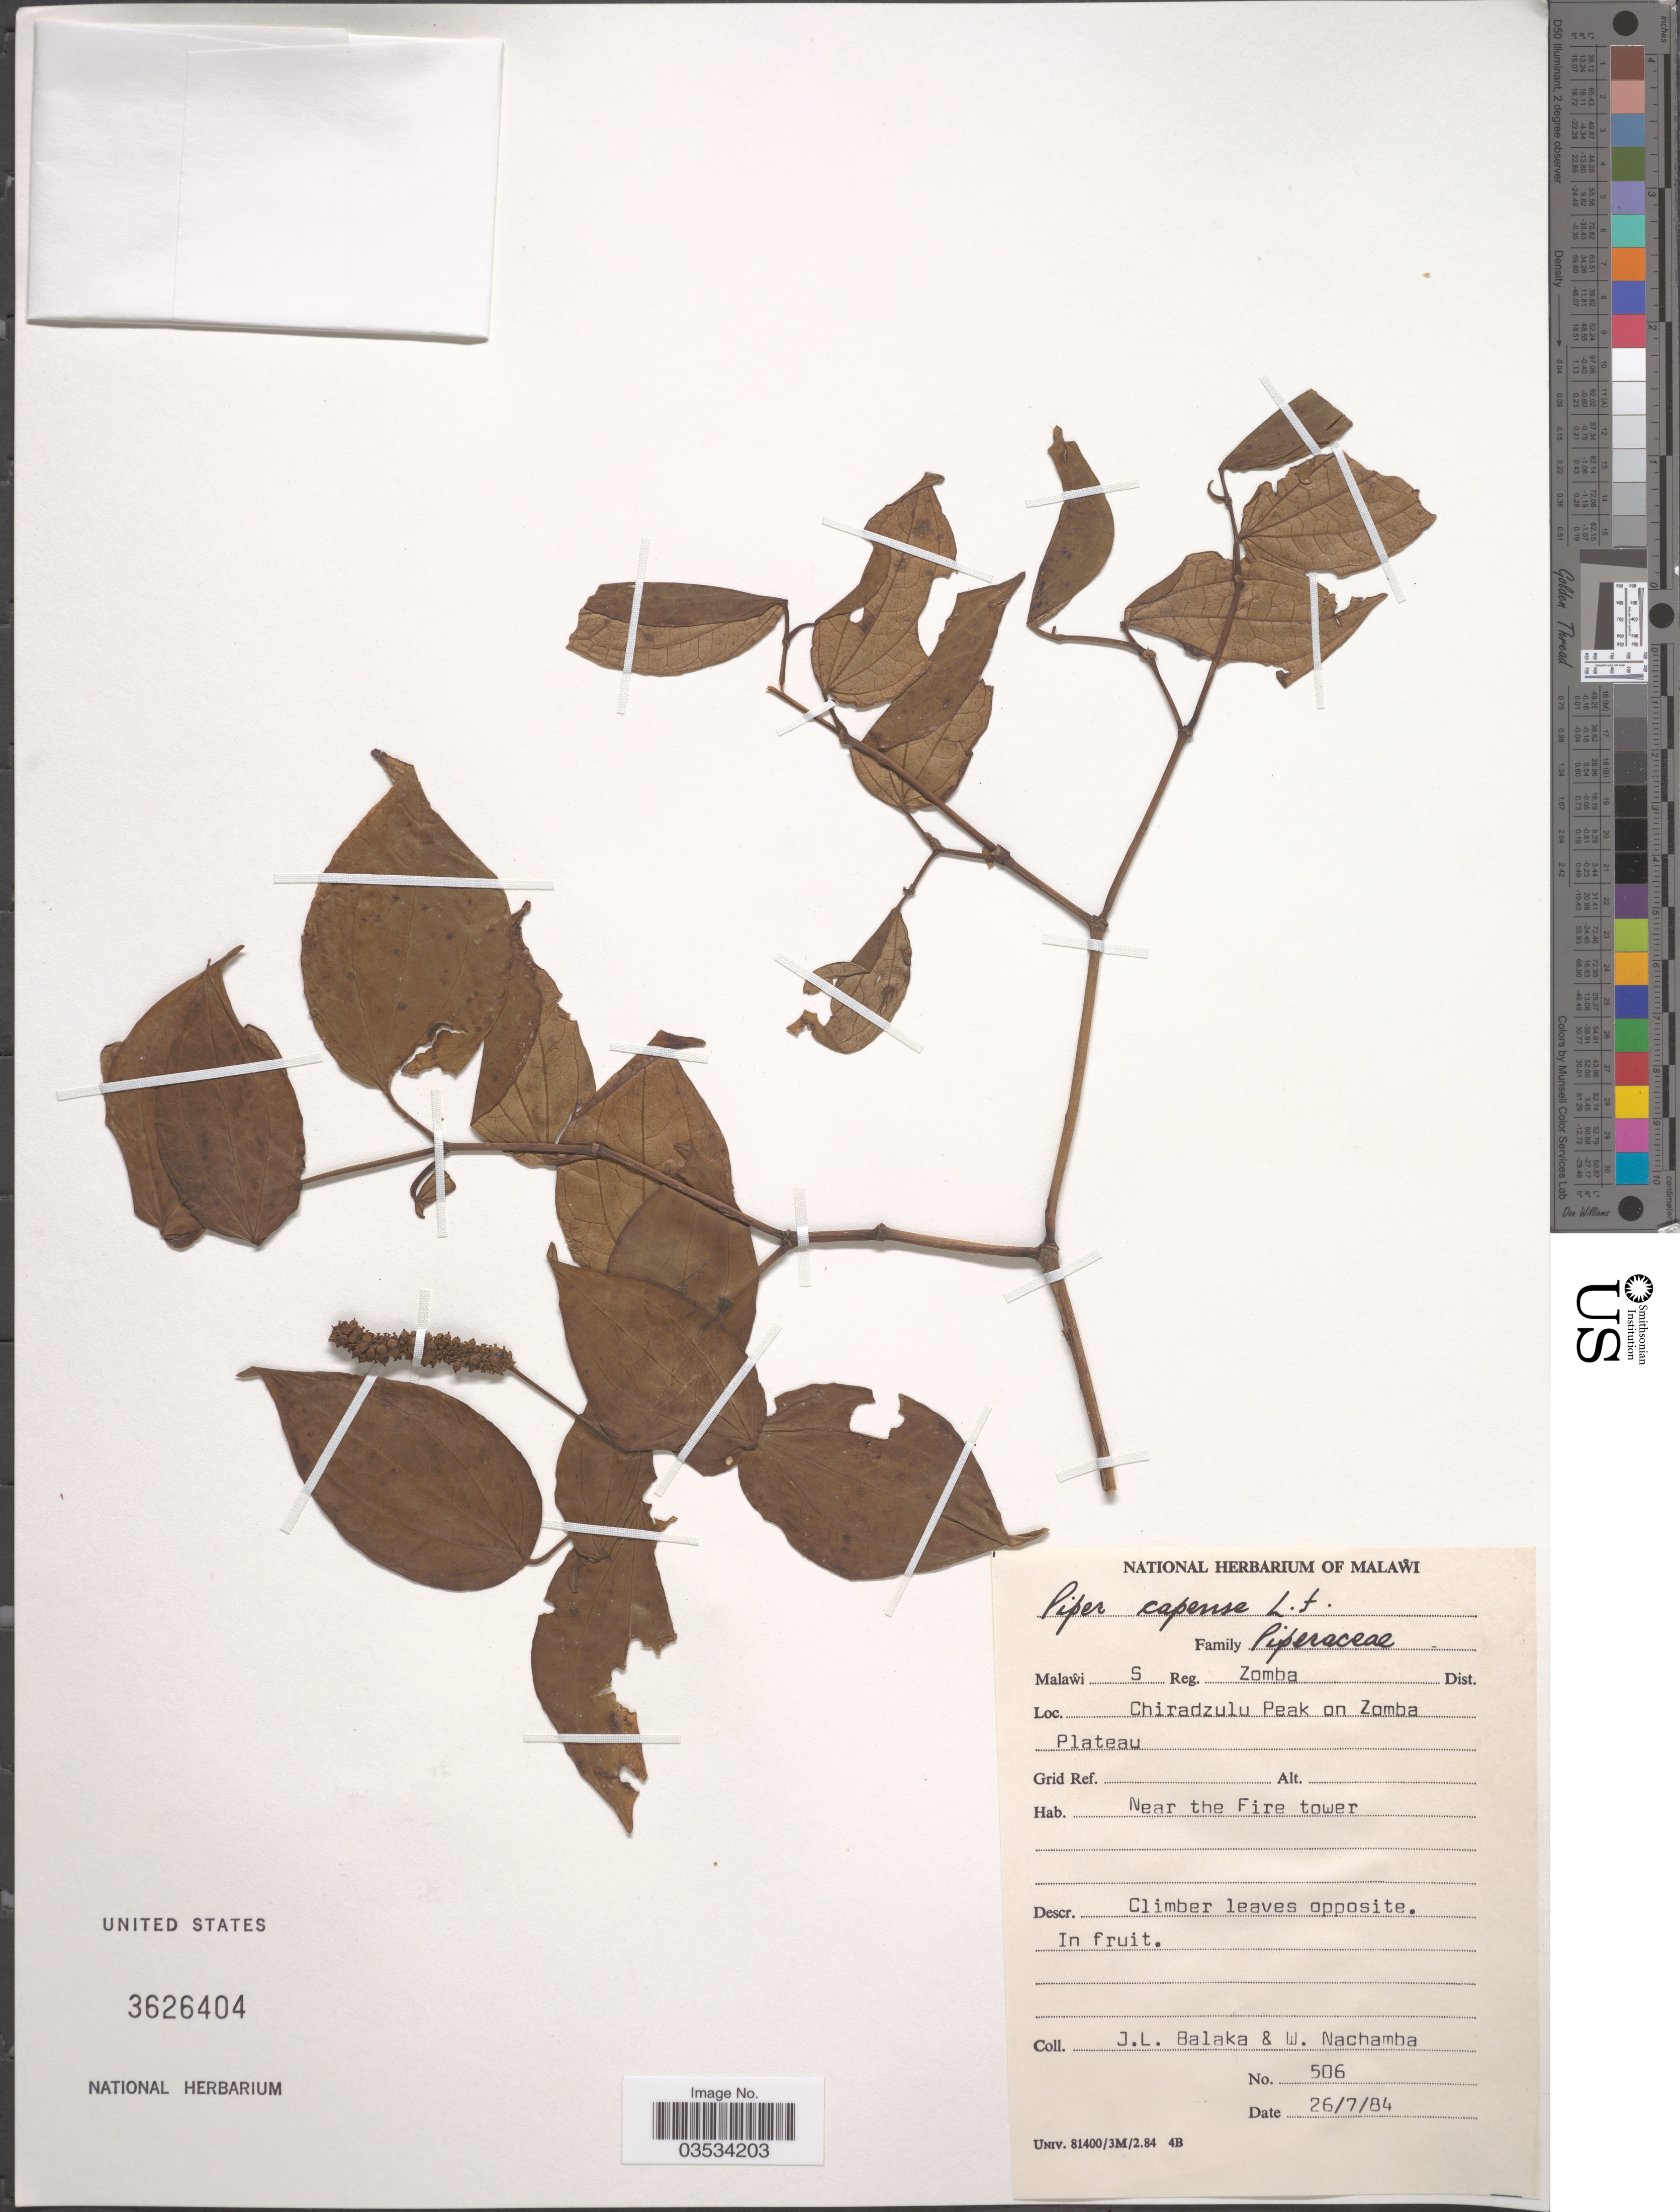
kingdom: Plantae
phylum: Tracheophyta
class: Magnoliopsida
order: Piperales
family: Piperaceae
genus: Piper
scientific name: Piper capense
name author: L. f.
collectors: J. Balaka & W. Nachamba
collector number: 506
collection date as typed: Transcribed d/m/y: 26/7/84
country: Malawi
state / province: Southern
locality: Malawi S Reg. Zomba Dist. Chiradzulu Peak on Zomba Plateau. Near the Fire tower.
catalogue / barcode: US 3626404